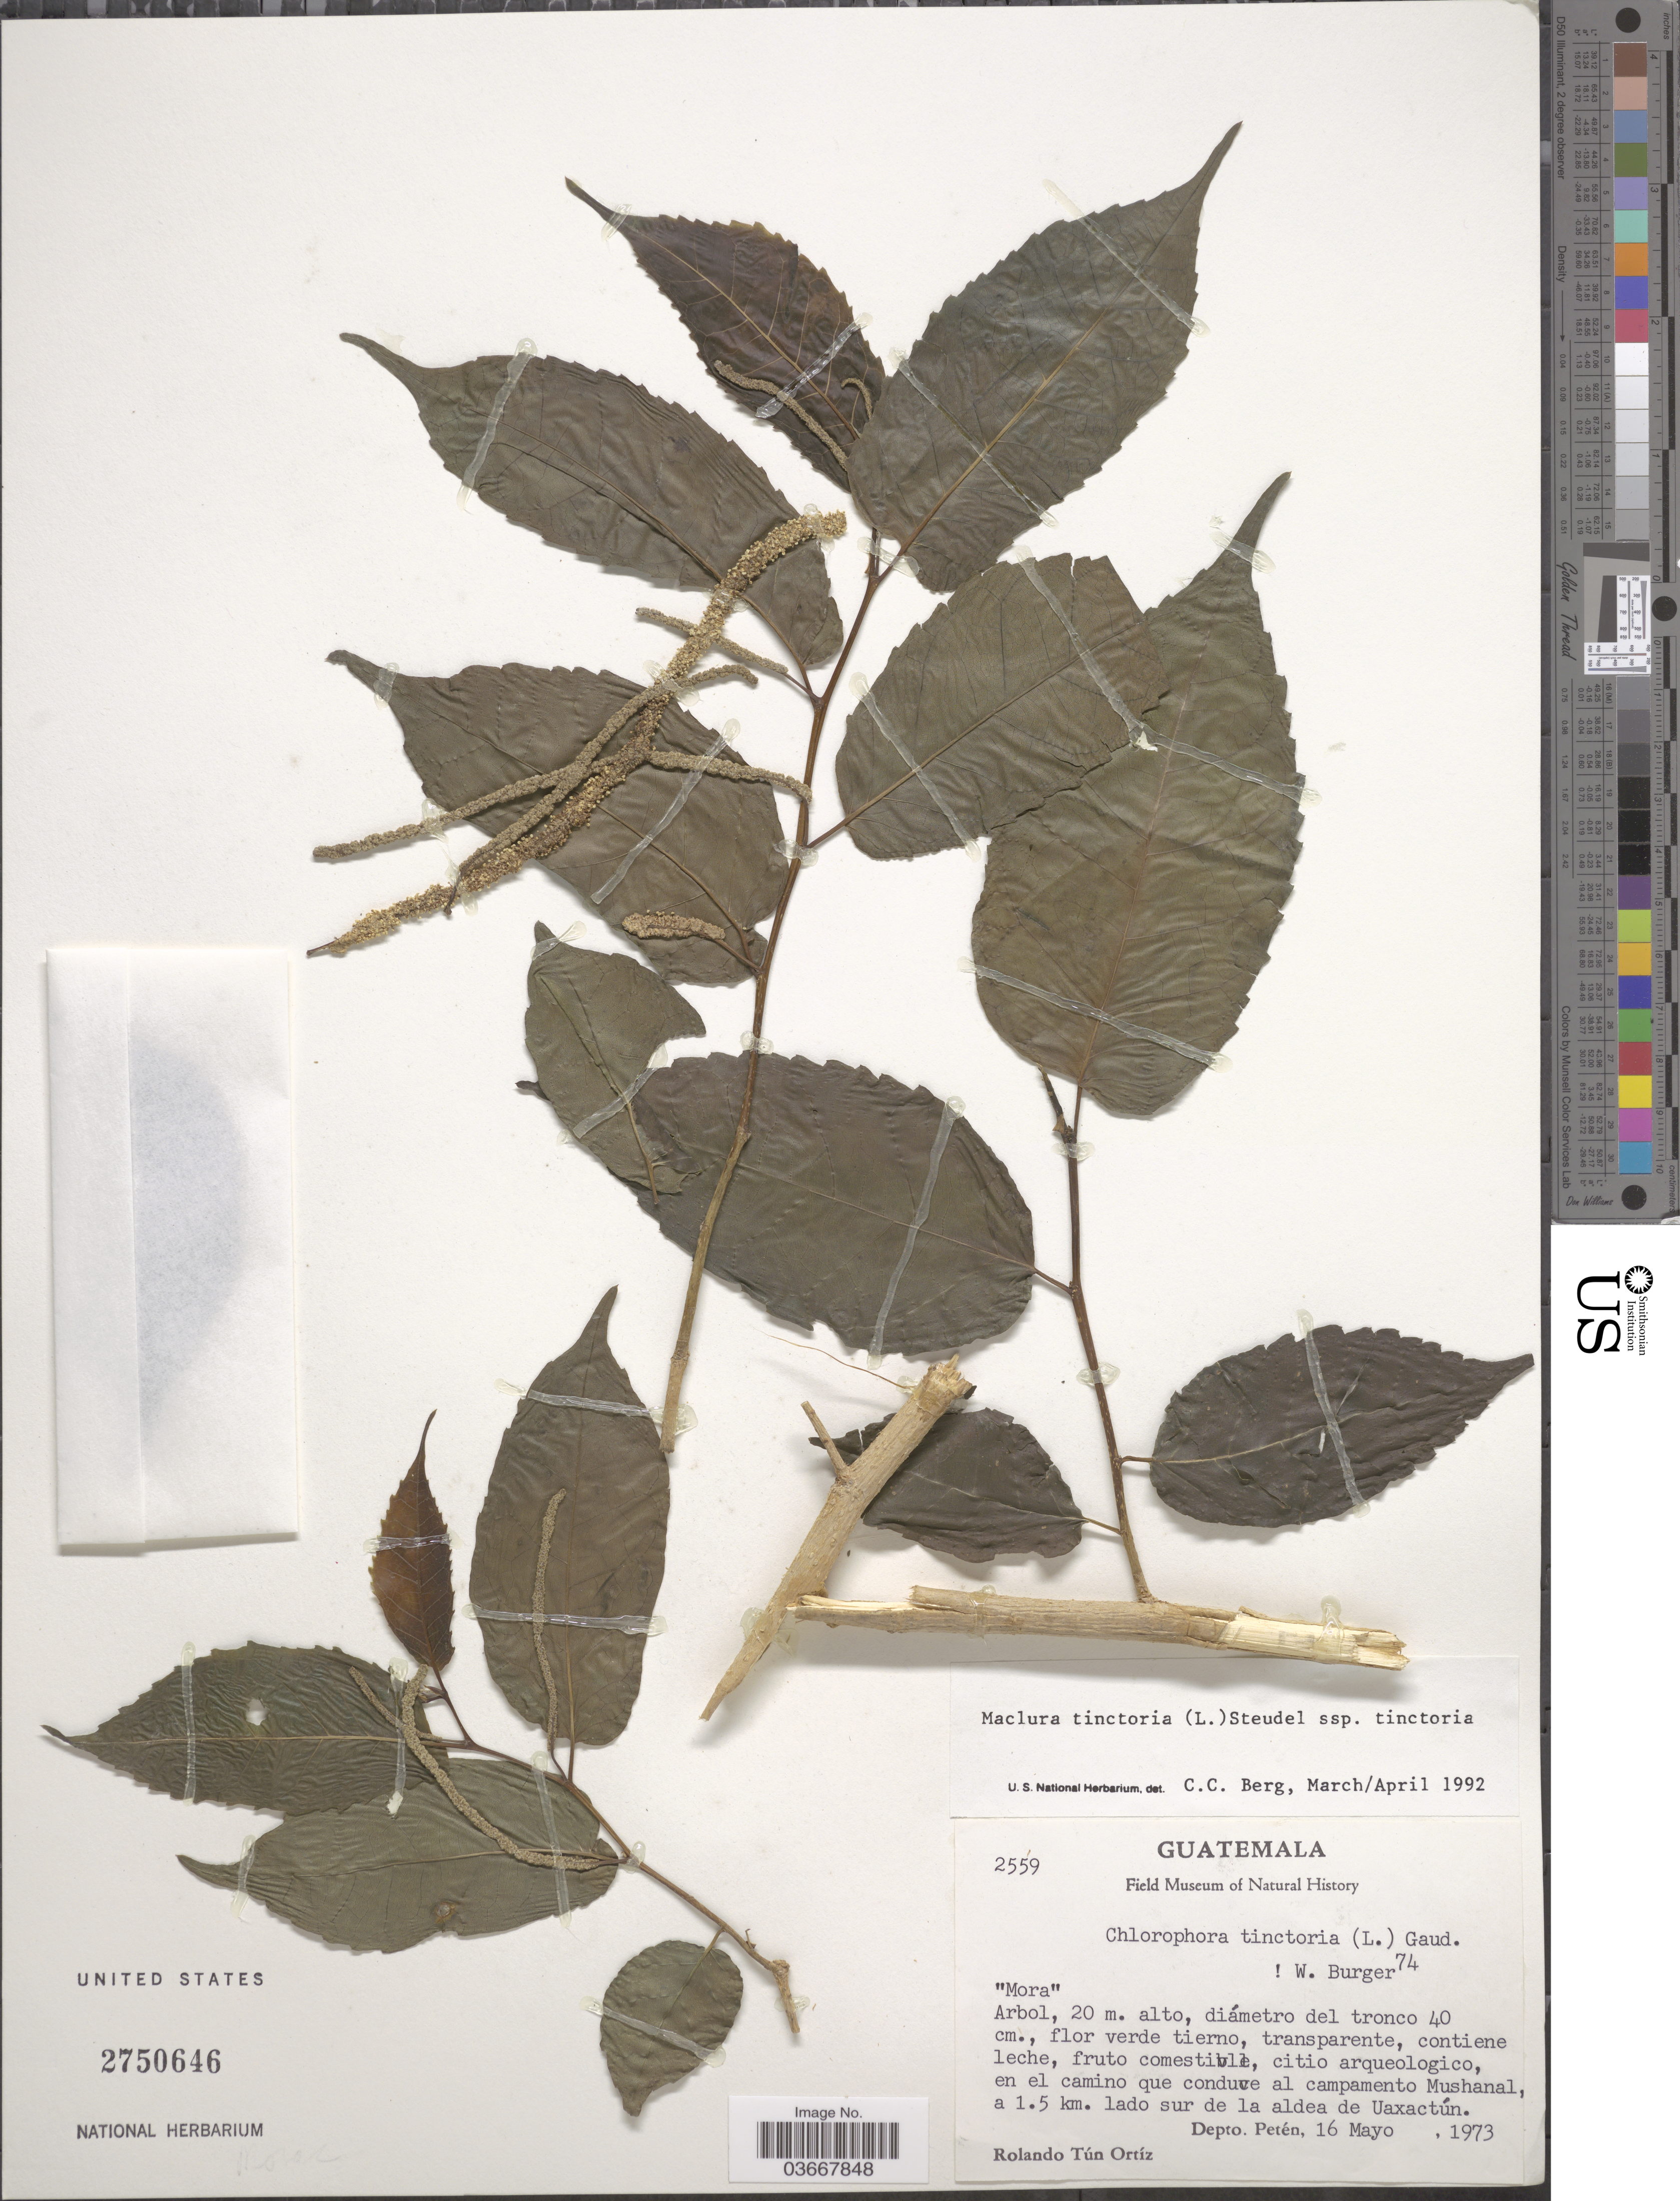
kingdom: Plantae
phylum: Tracheophyta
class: Magnoliopsida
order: Rosales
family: Moraceae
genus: Maclura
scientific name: Maclura tinctoria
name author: (L.) D. Don ex Steud.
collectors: R. T. Ortíz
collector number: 2559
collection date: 1973-05-16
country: Guatemala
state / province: El Peten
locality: En el camino que conduve al campamento Mushanal, a 1.5 km. lado sur de la aldea de Uaxactún. Depto. Petén.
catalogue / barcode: US 2750646